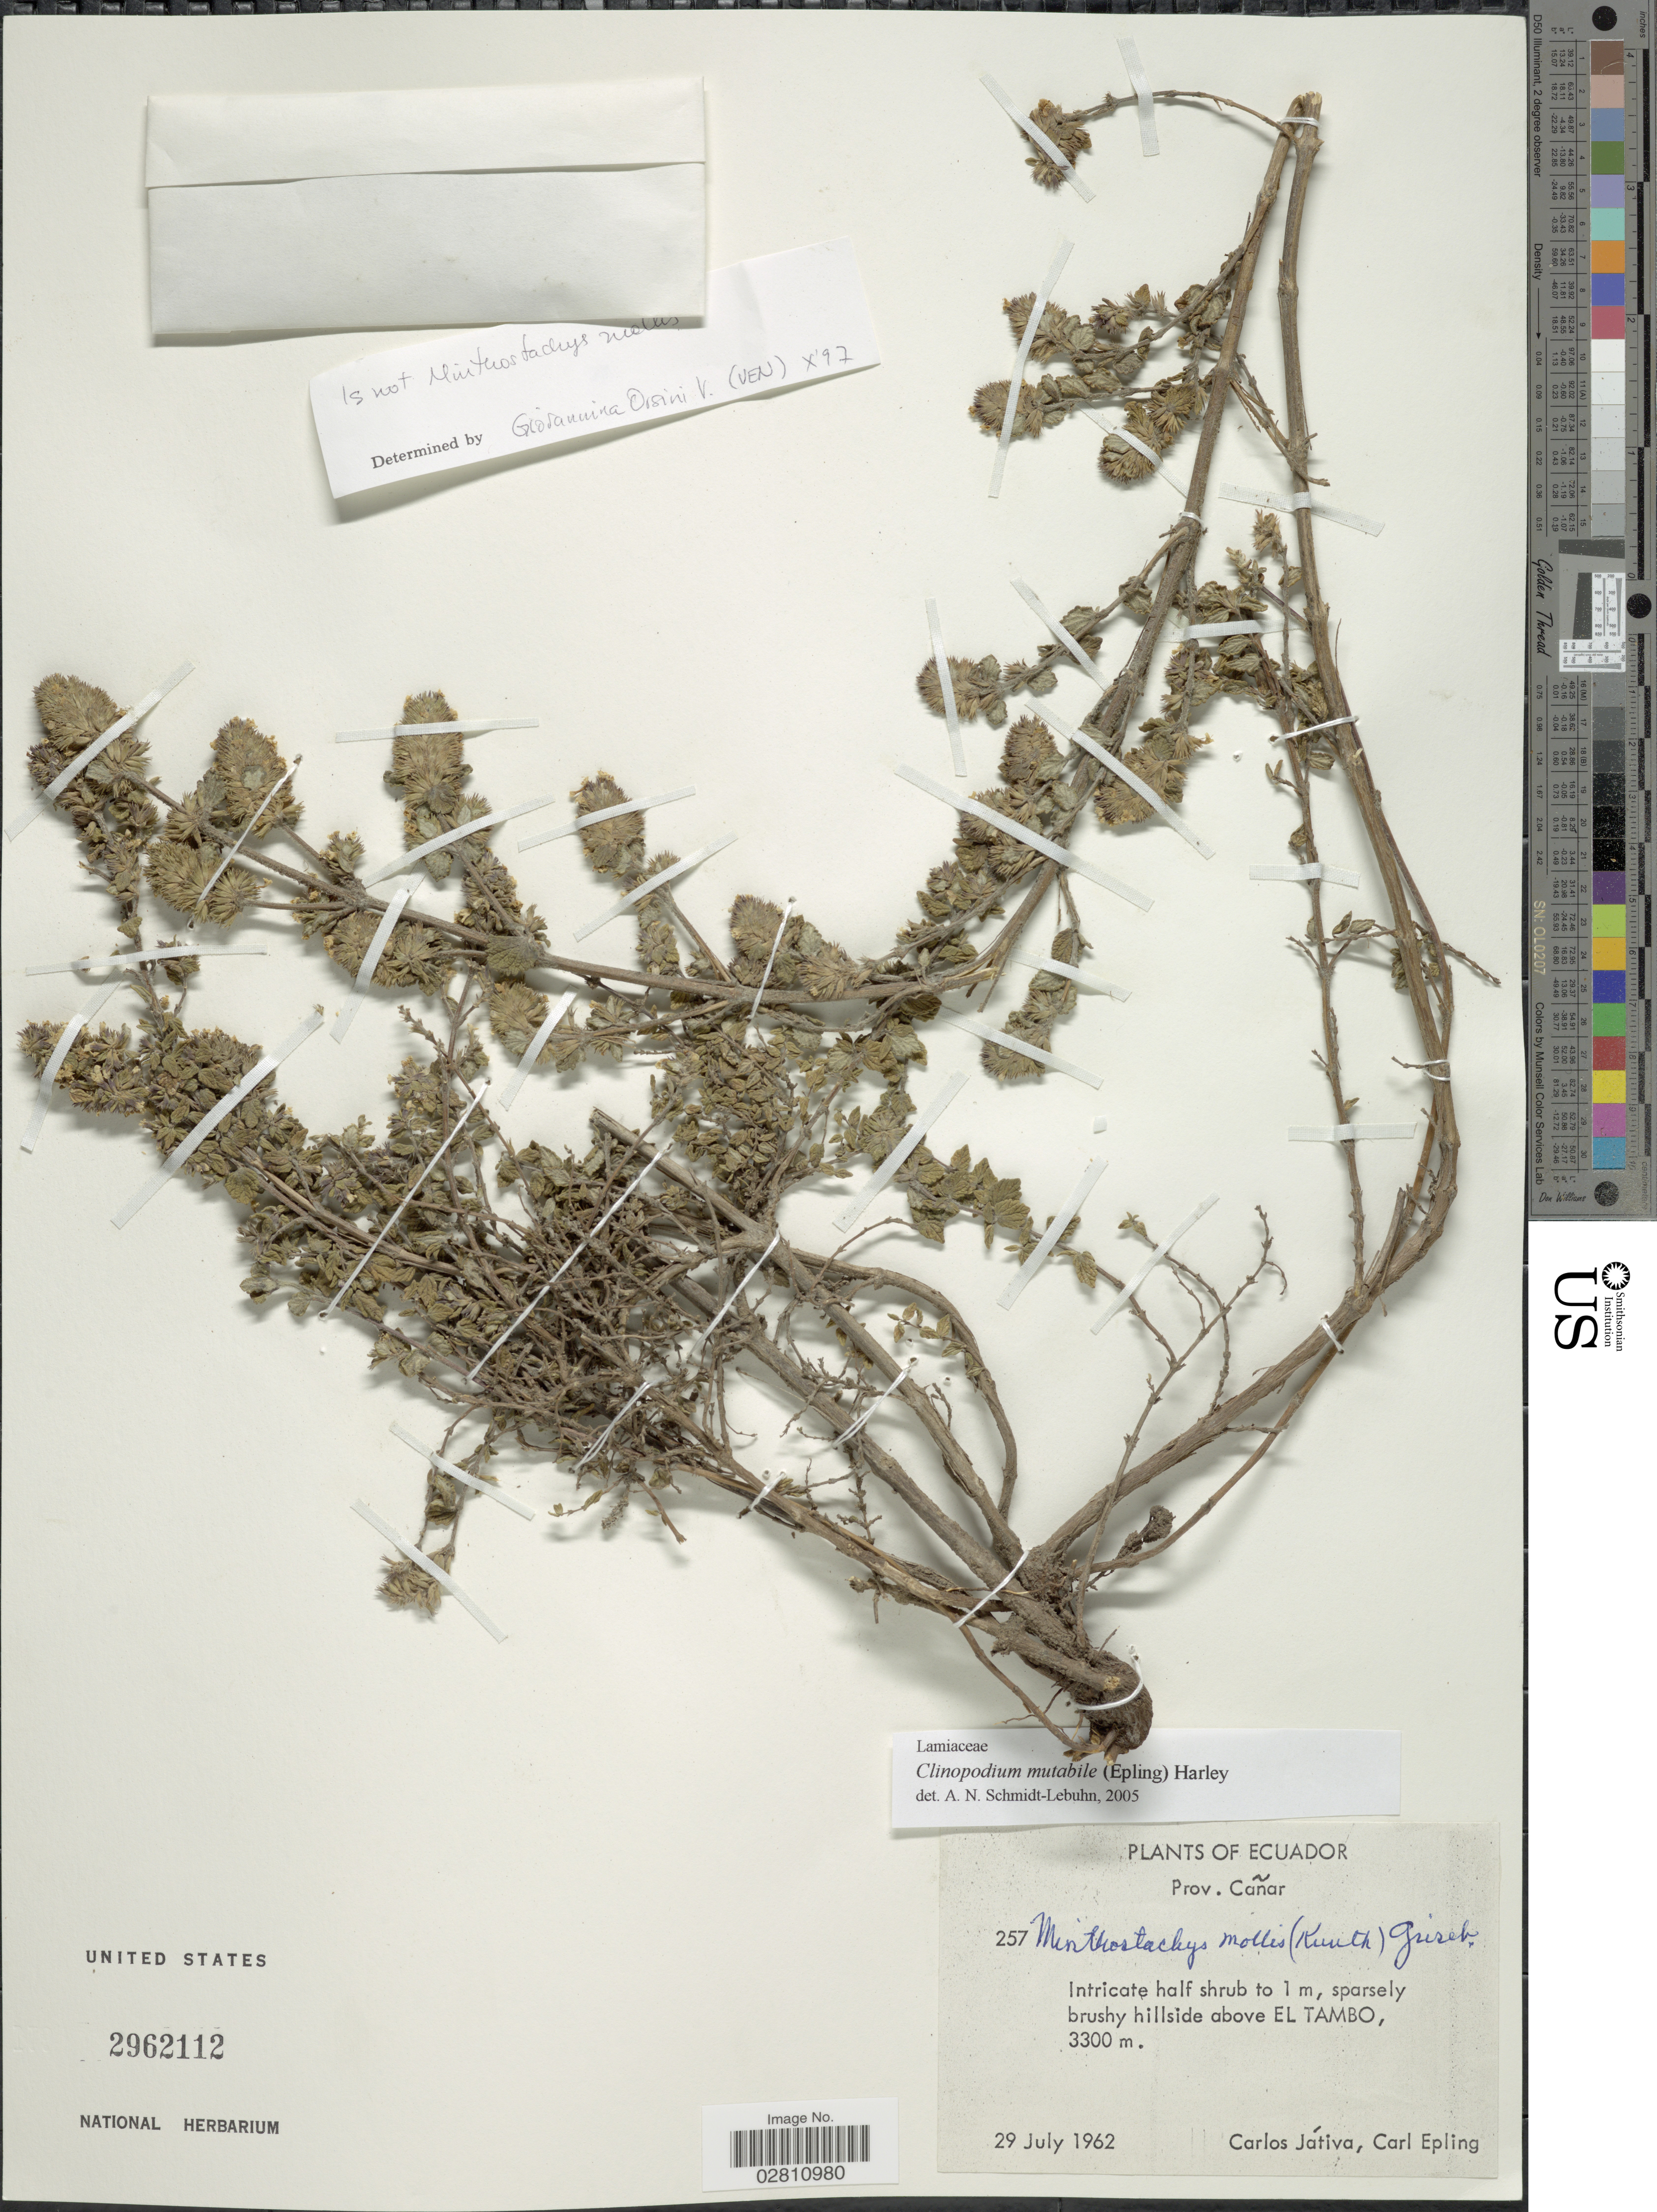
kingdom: Plantae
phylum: Tracheophyta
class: Magnoliopsida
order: Lamiales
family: Lamiaceae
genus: Clinopodium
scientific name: Clinopodium mutabile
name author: (Epling) Harley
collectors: C. D. Játiva & C. C. Epling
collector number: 257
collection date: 1962-07-29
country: Ecuador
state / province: Cañar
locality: Prov. Cañar, sparsely brushy hillside above El Tambo.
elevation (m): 3300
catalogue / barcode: US 2962112